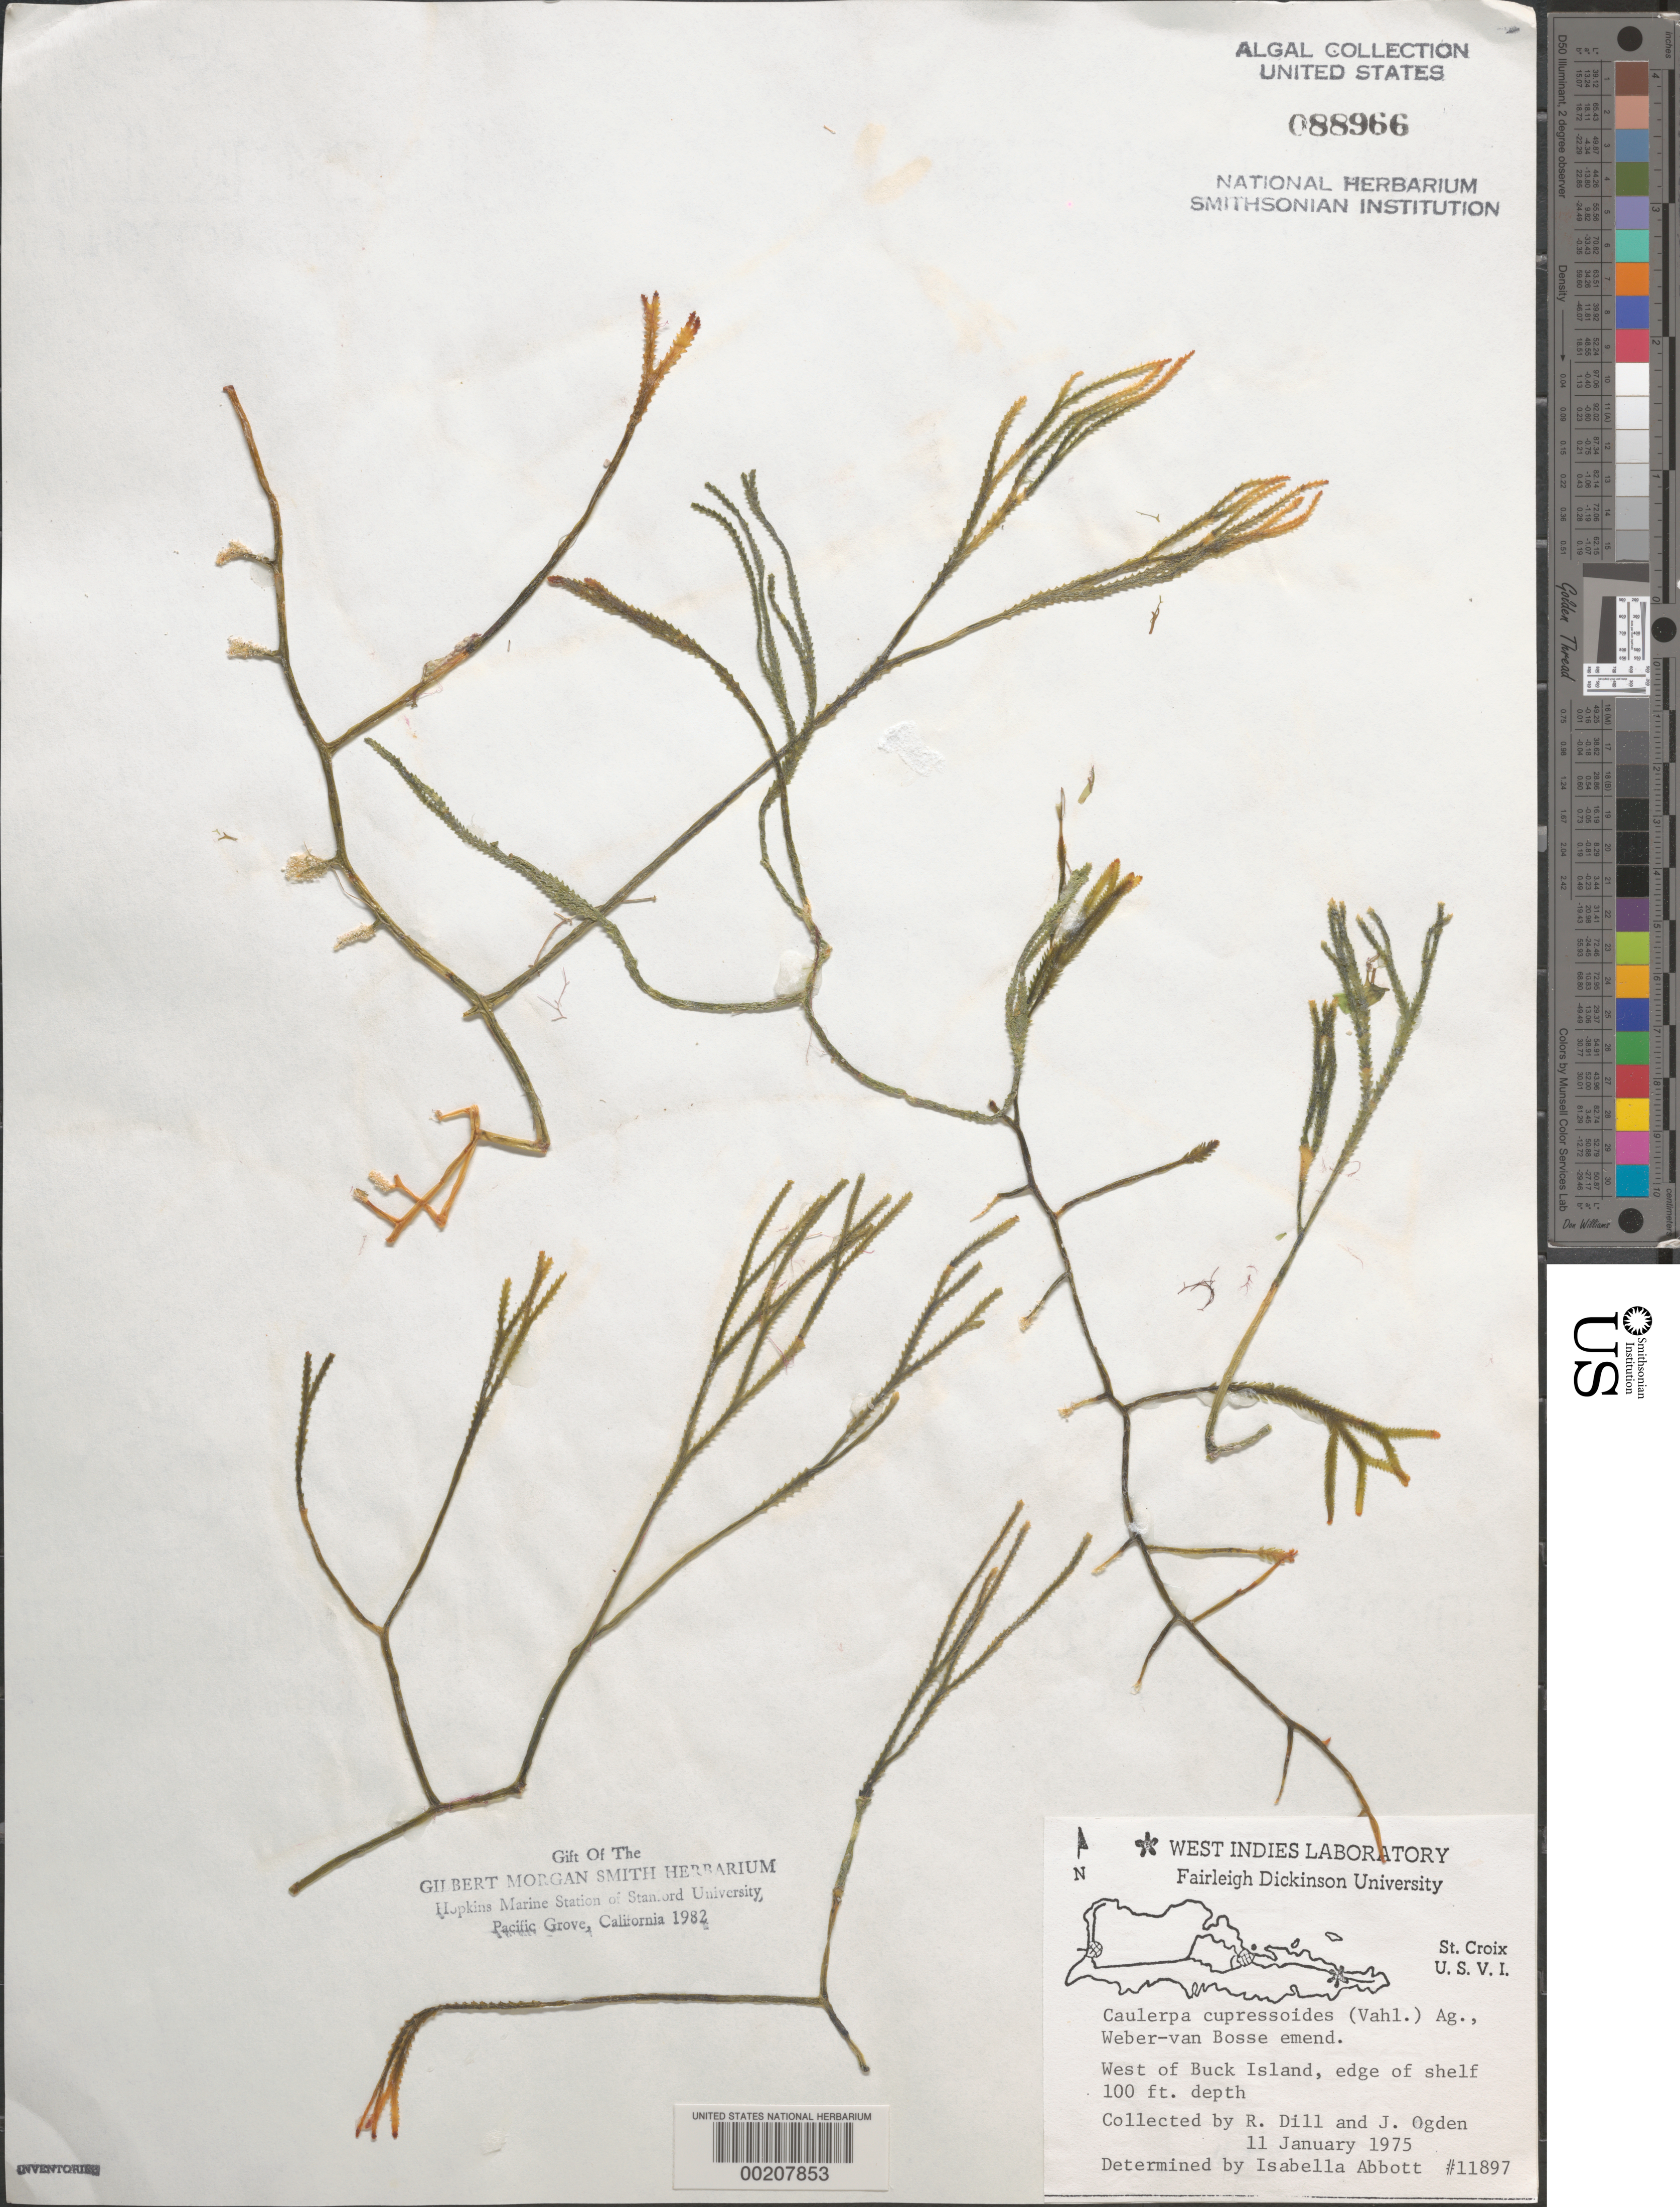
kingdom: Plantae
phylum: Chlorophyta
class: Ulvophyceae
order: Bryopsidales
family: Caulerpaceae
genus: Caulerpa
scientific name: Caulerpa cupressoides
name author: (Vahl) C. Agardh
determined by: Abbott, Isabella A.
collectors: R. Dill & J. Ogden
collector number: IAA 11897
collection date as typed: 11 Jan 1977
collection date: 1977-01-11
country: U.S. Virgin Islands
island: St. Croix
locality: West of Buck Island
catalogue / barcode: US 88966